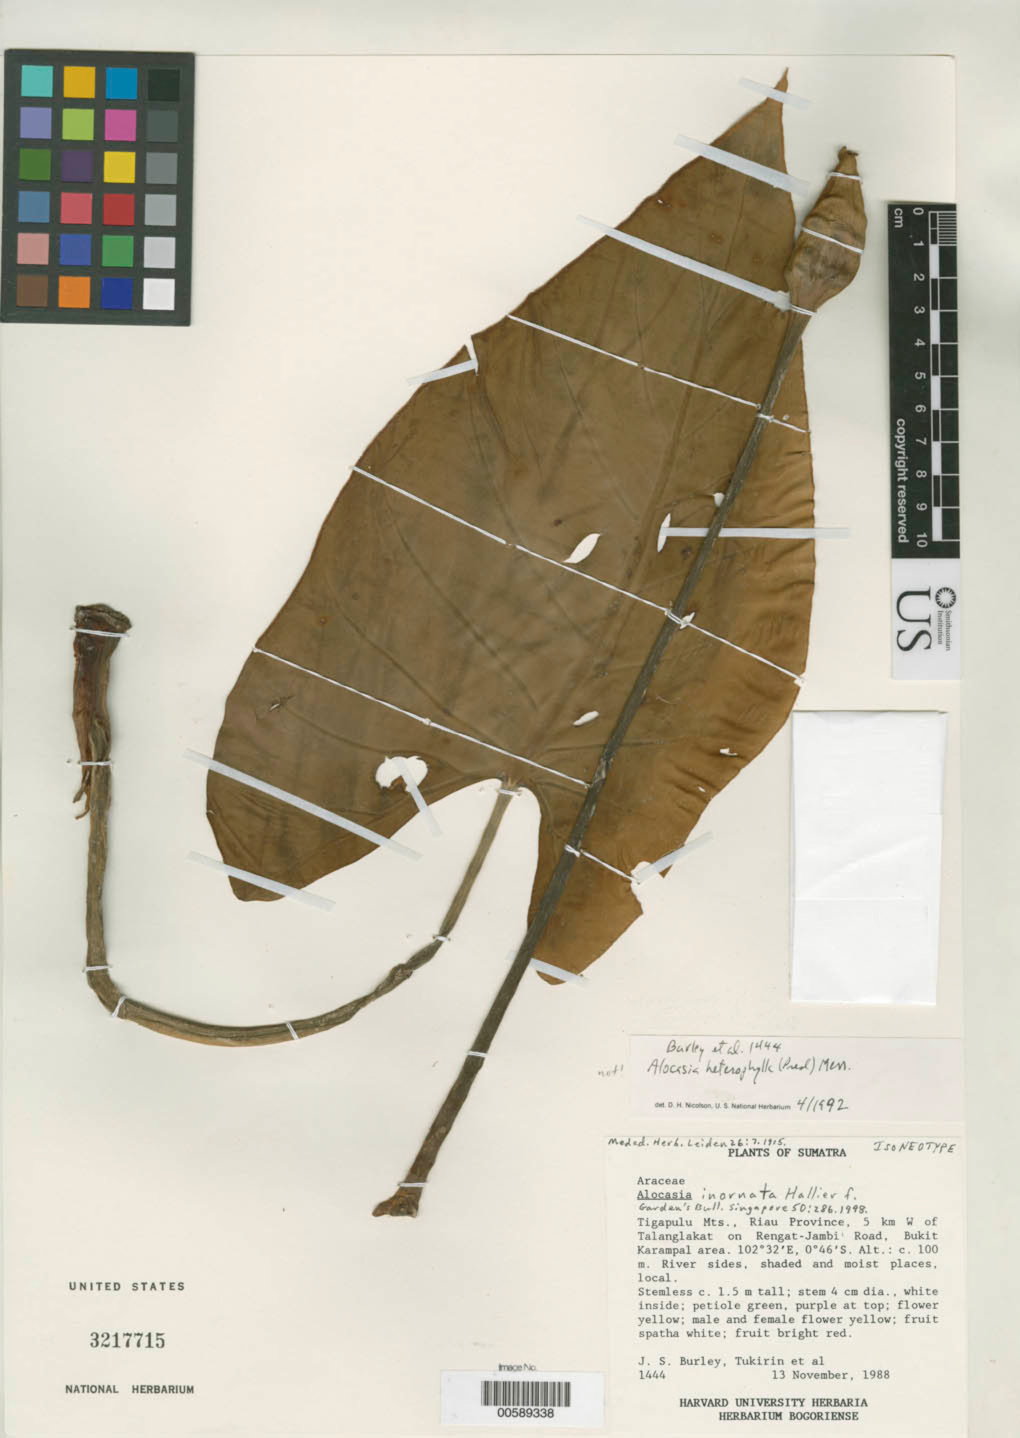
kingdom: Plantae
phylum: Tracheophyta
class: Liliopsida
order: Alismatales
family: Araceae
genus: Alocasia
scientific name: Alocasia inornata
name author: Hallier f.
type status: Isoneotype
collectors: J. S. Burley & -. Tukirin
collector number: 1444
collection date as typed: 13 Nov 1988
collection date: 1988-11-13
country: Indonesia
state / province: Sumatra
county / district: Riau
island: Sumatra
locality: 5 km W of Talanglakat on Rengat-Jambi road, Bukit Karampal area.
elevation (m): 100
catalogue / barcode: US 3217715